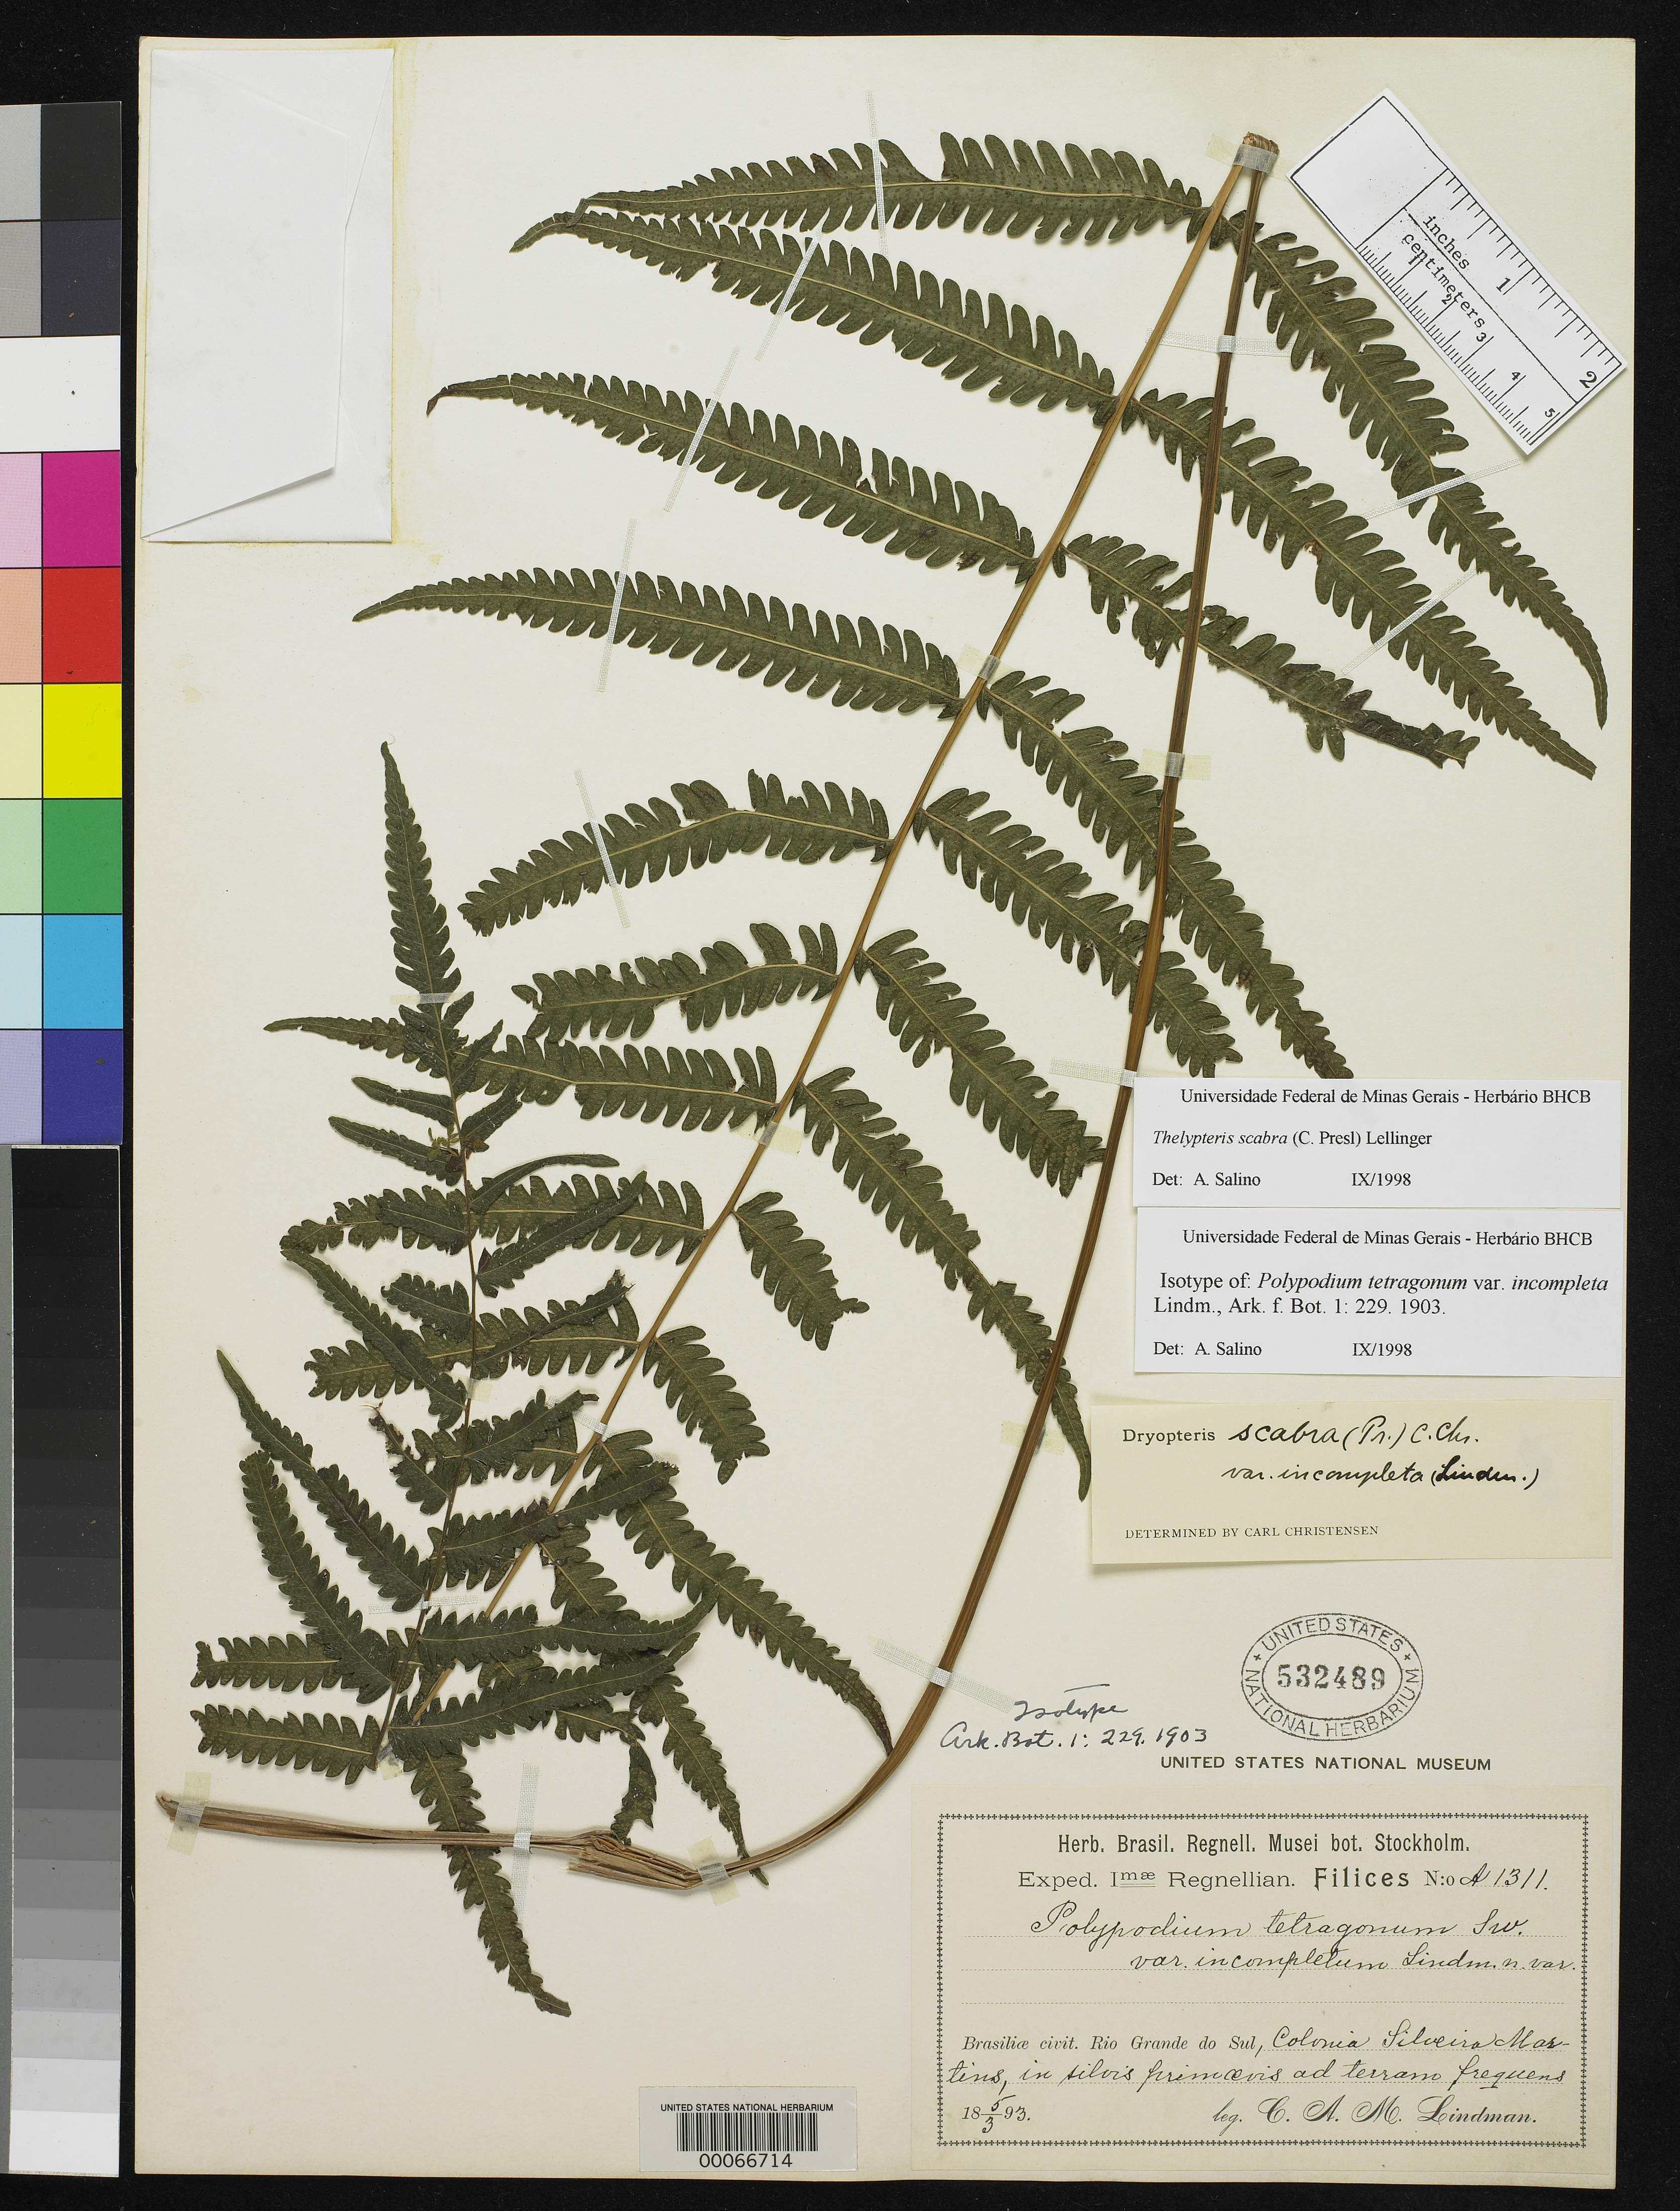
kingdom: Plantae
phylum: Tracheophyta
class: Polypodiopsida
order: Polypodiales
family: Polypodiaceae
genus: Polypodium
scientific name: Polypodium tetragonum var. incompletum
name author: Lindm.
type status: Isotype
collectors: C. A. M. Lindman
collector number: A1311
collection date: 1893-03-05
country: Brazil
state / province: Rio Grande do Sul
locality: Colonia Siberia Martins.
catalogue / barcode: US 532489